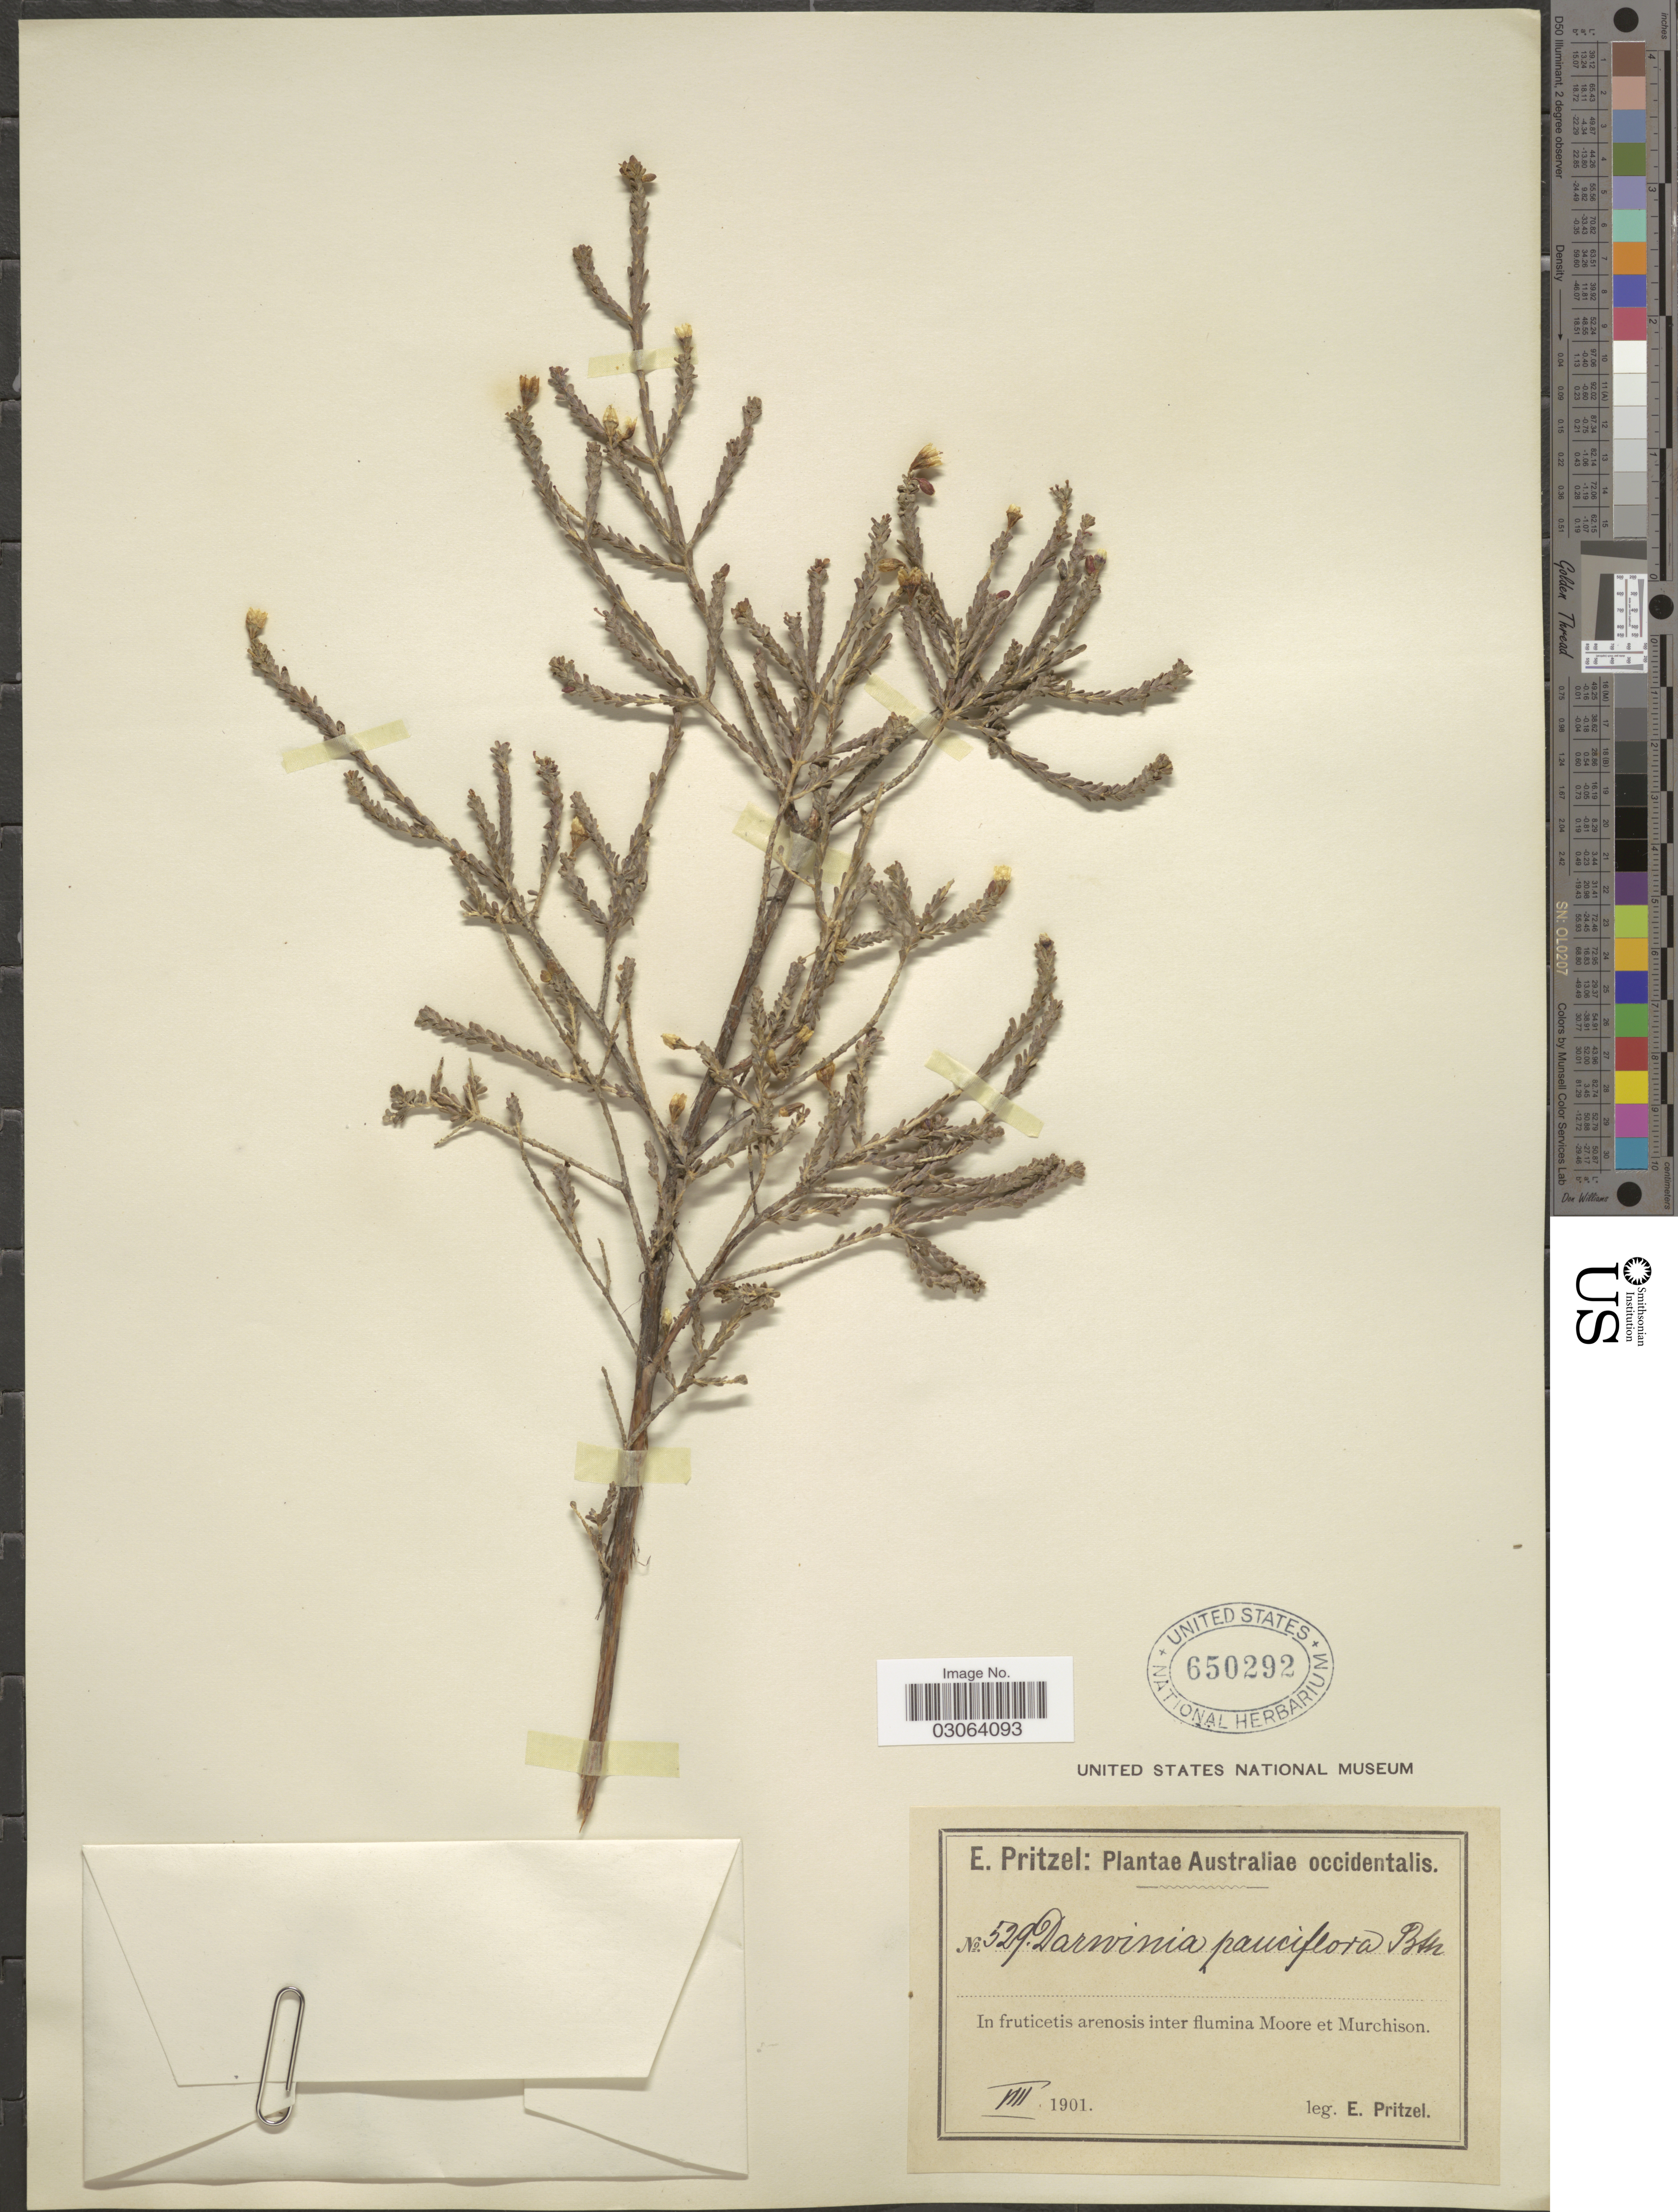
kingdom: Plantae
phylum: Tracheophyta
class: Magnoliopsida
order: Myrtales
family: Myrtaceae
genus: Darwinia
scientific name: Darwinia pauciflora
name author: Benth.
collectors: E. G. Pritzel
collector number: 529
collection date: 1901-08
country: Australia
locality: Australiae occidentalis, In fruticetis arenosis inter flumina Moore er Murchison.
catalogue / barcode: US 650292